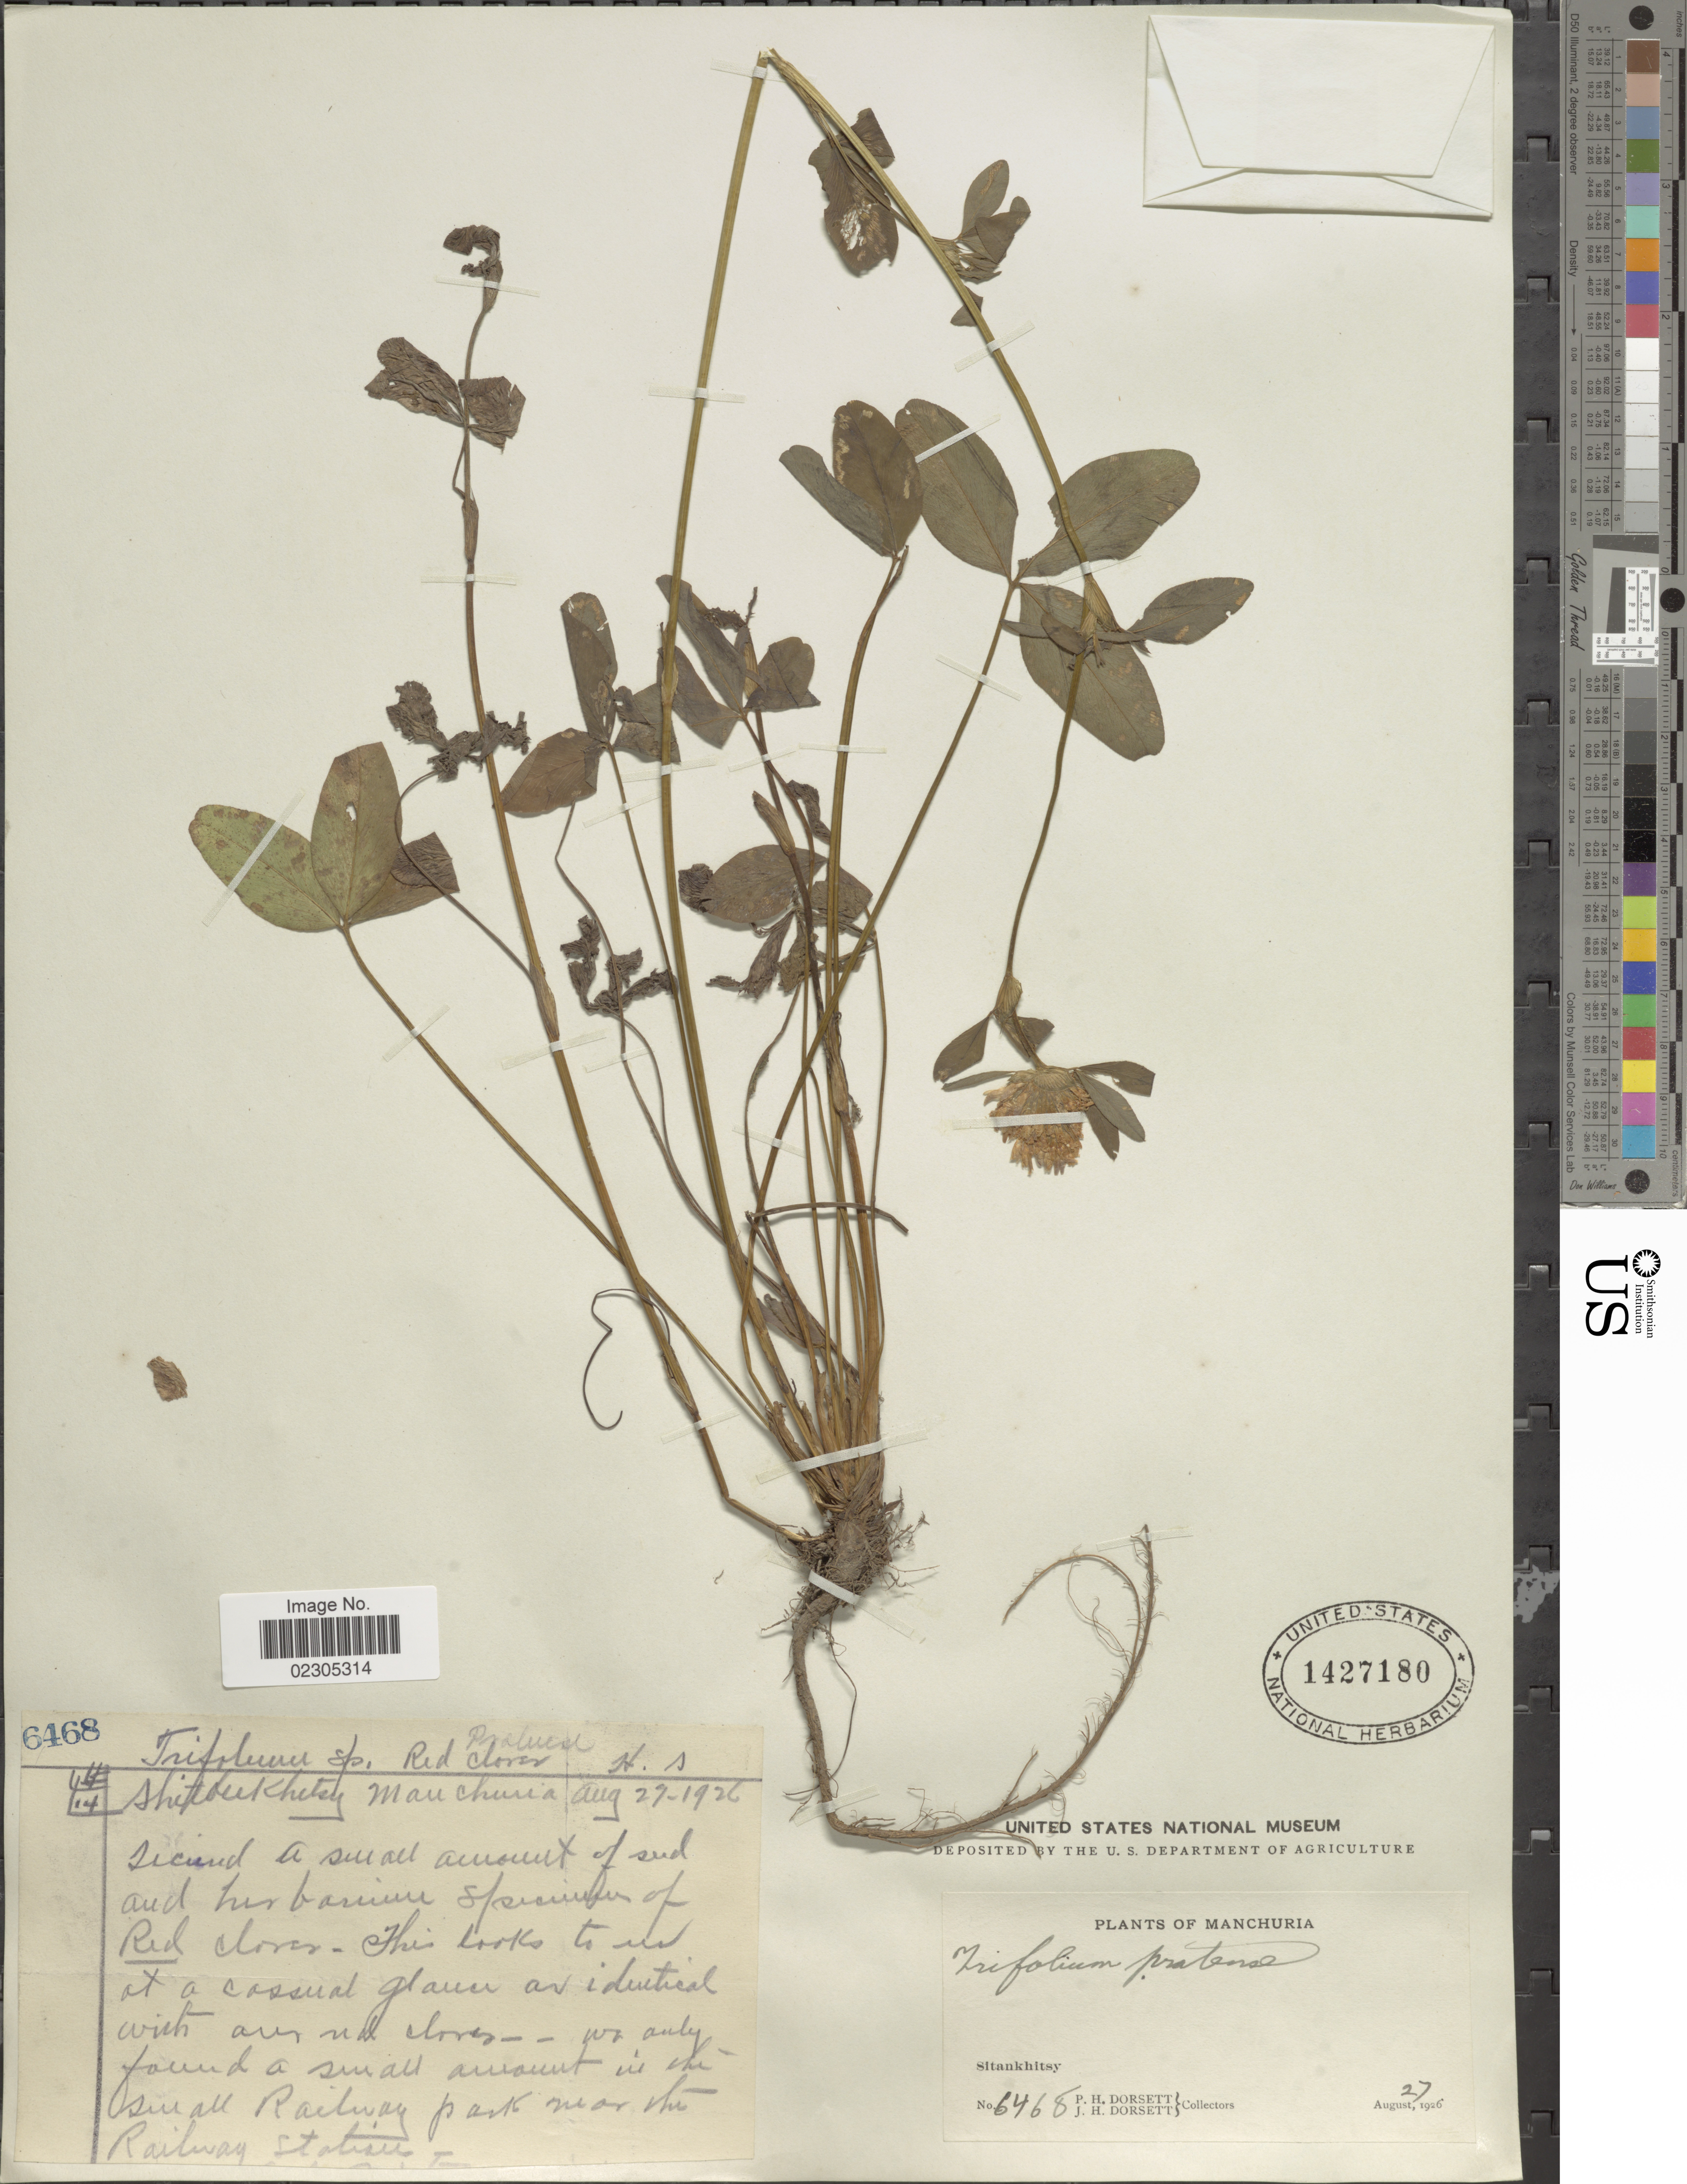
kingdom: Plantae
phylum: Tracheophyta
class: Magnoliopsida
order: Fabales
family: Fabaceae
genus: Trifolium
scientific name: Trifolium pratense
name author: L.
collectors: P. H. Dorsett & J. Dorsett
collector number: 6468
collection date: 1926-08-27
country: China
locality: Manchuria, Stankhitsy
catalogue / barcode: US 1427180